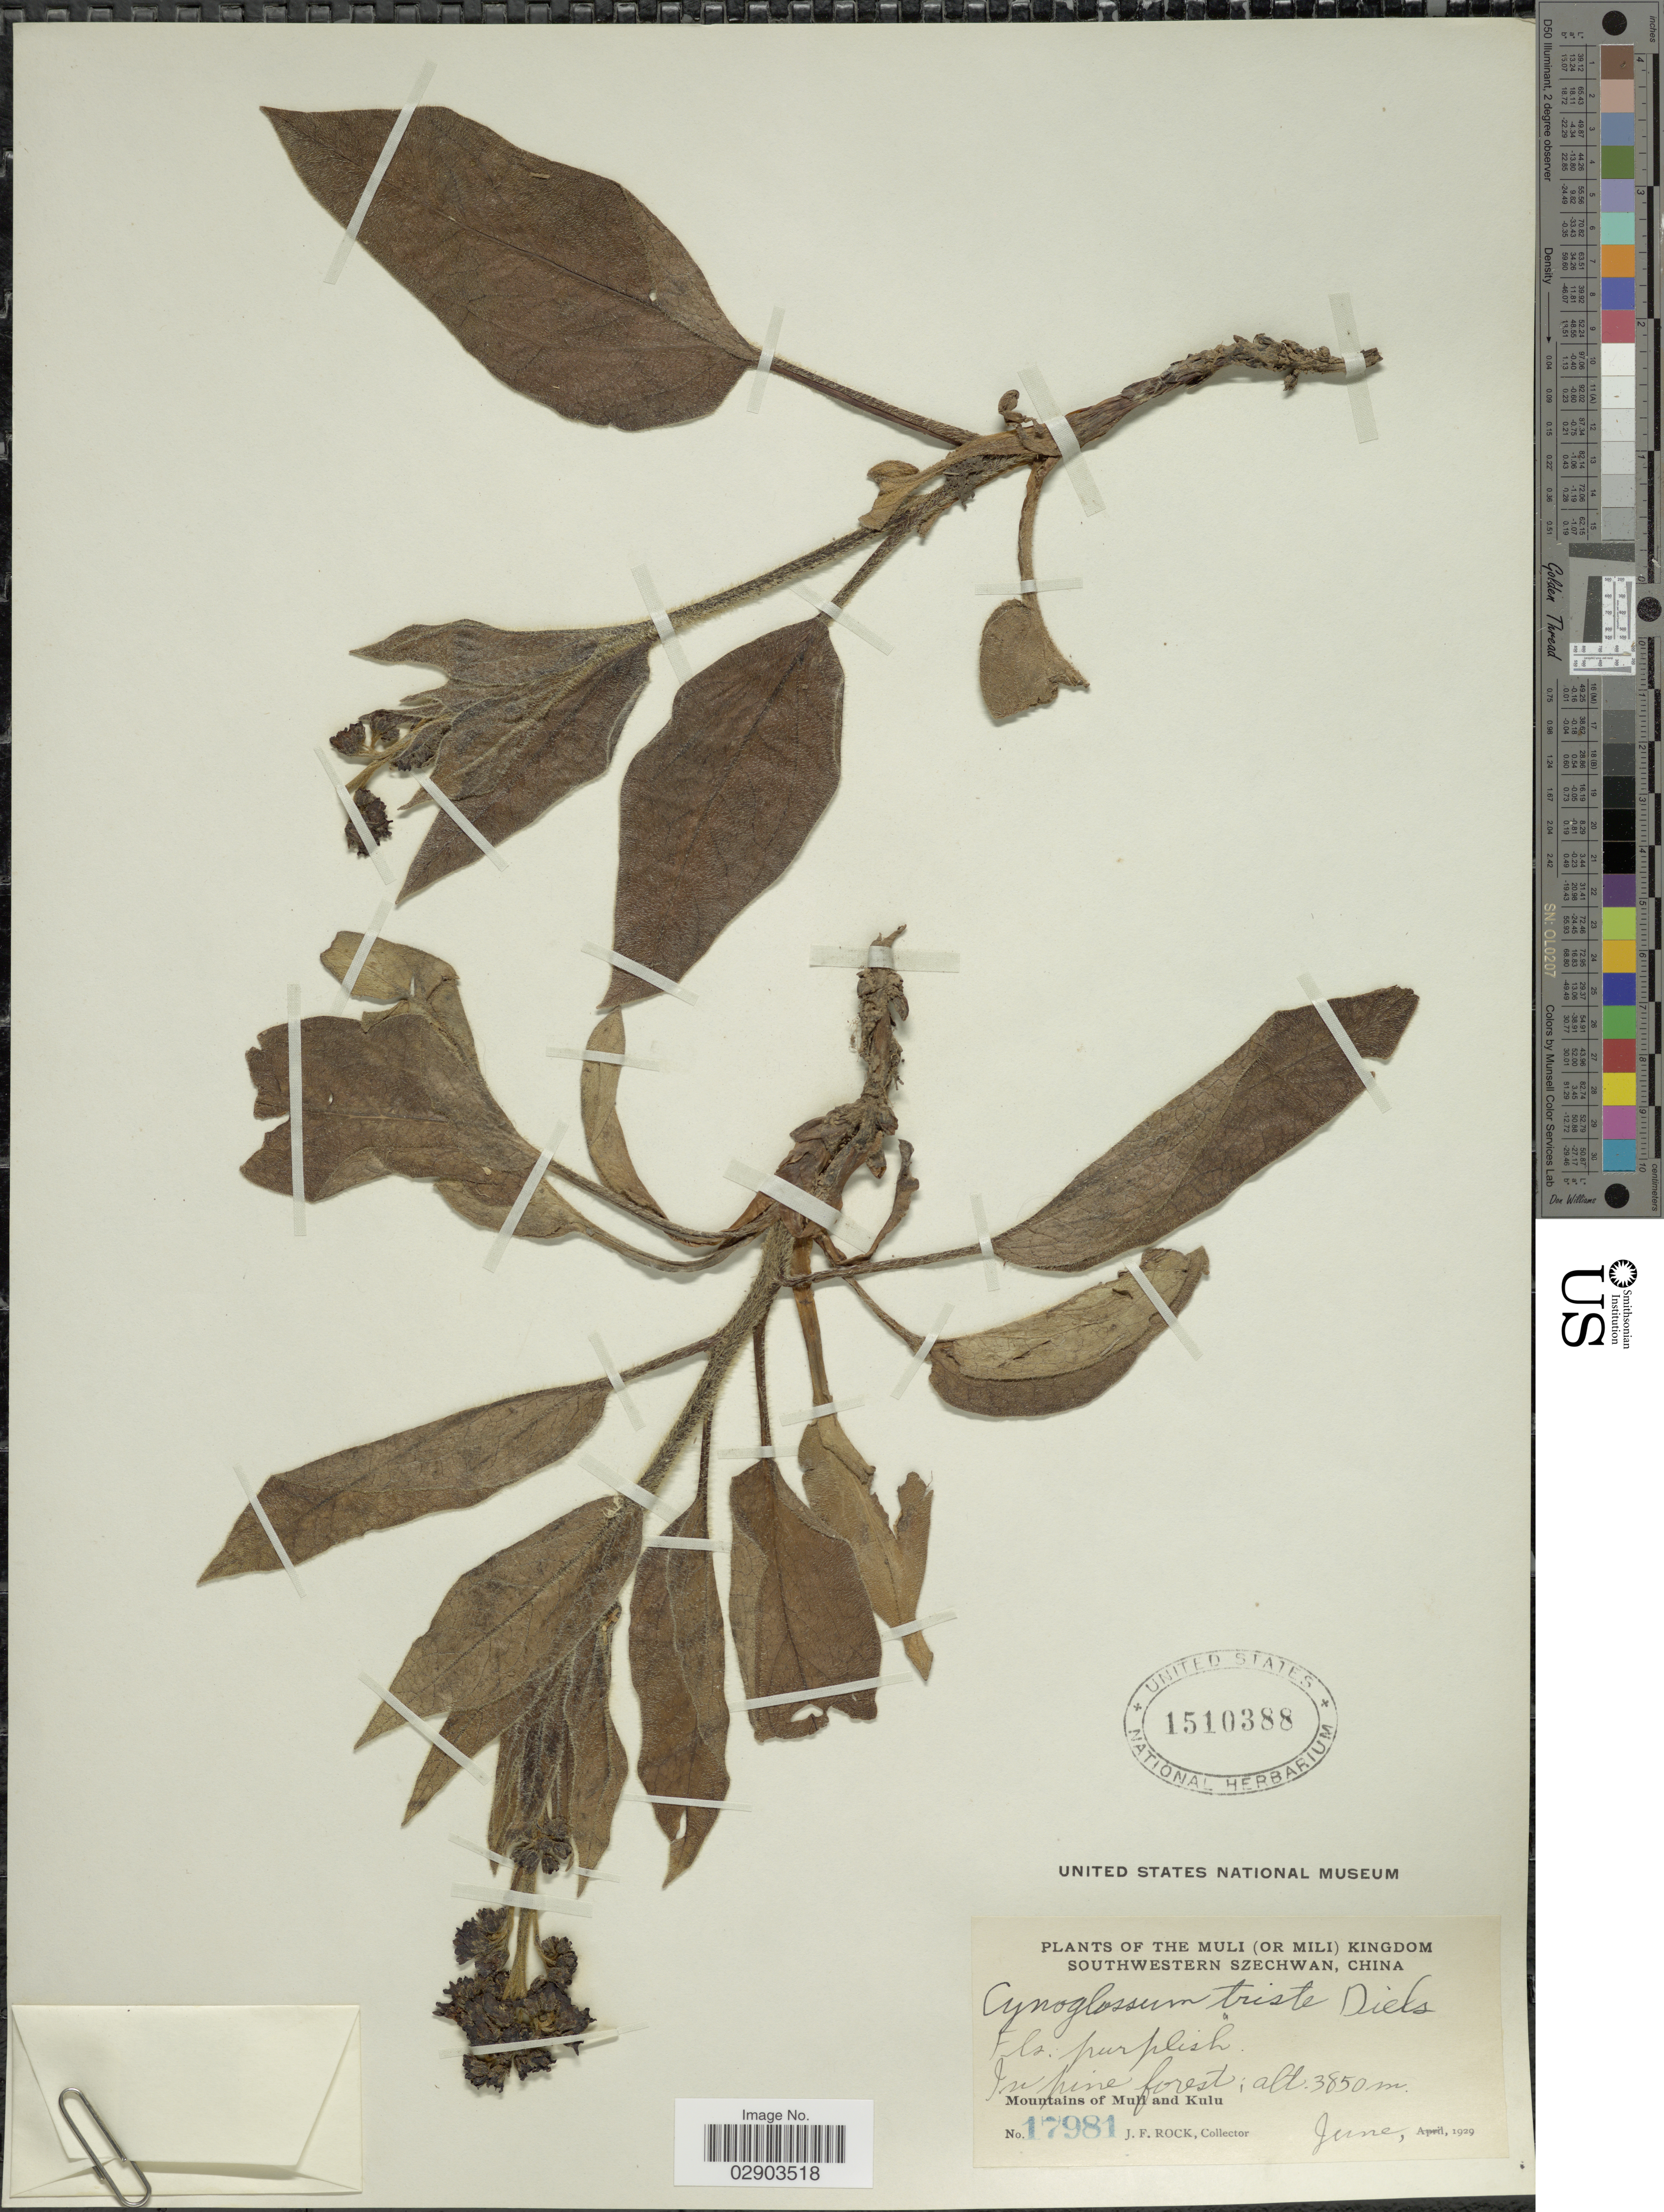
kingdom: Plantae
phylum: Tracheophyta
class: Magnoliopsida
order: Boraginales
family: Boraginaceae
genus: Cynoglossum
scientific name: Cynoglossum triste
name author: Diels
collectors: J. Rock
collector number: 17981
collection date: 1929-06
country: China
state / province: Sichuan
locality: The Muli (or Mili) Kingdom, southwestern Szechwan. Mountains of Muli and Kulu.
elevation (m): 3850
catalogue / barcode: US 1510388